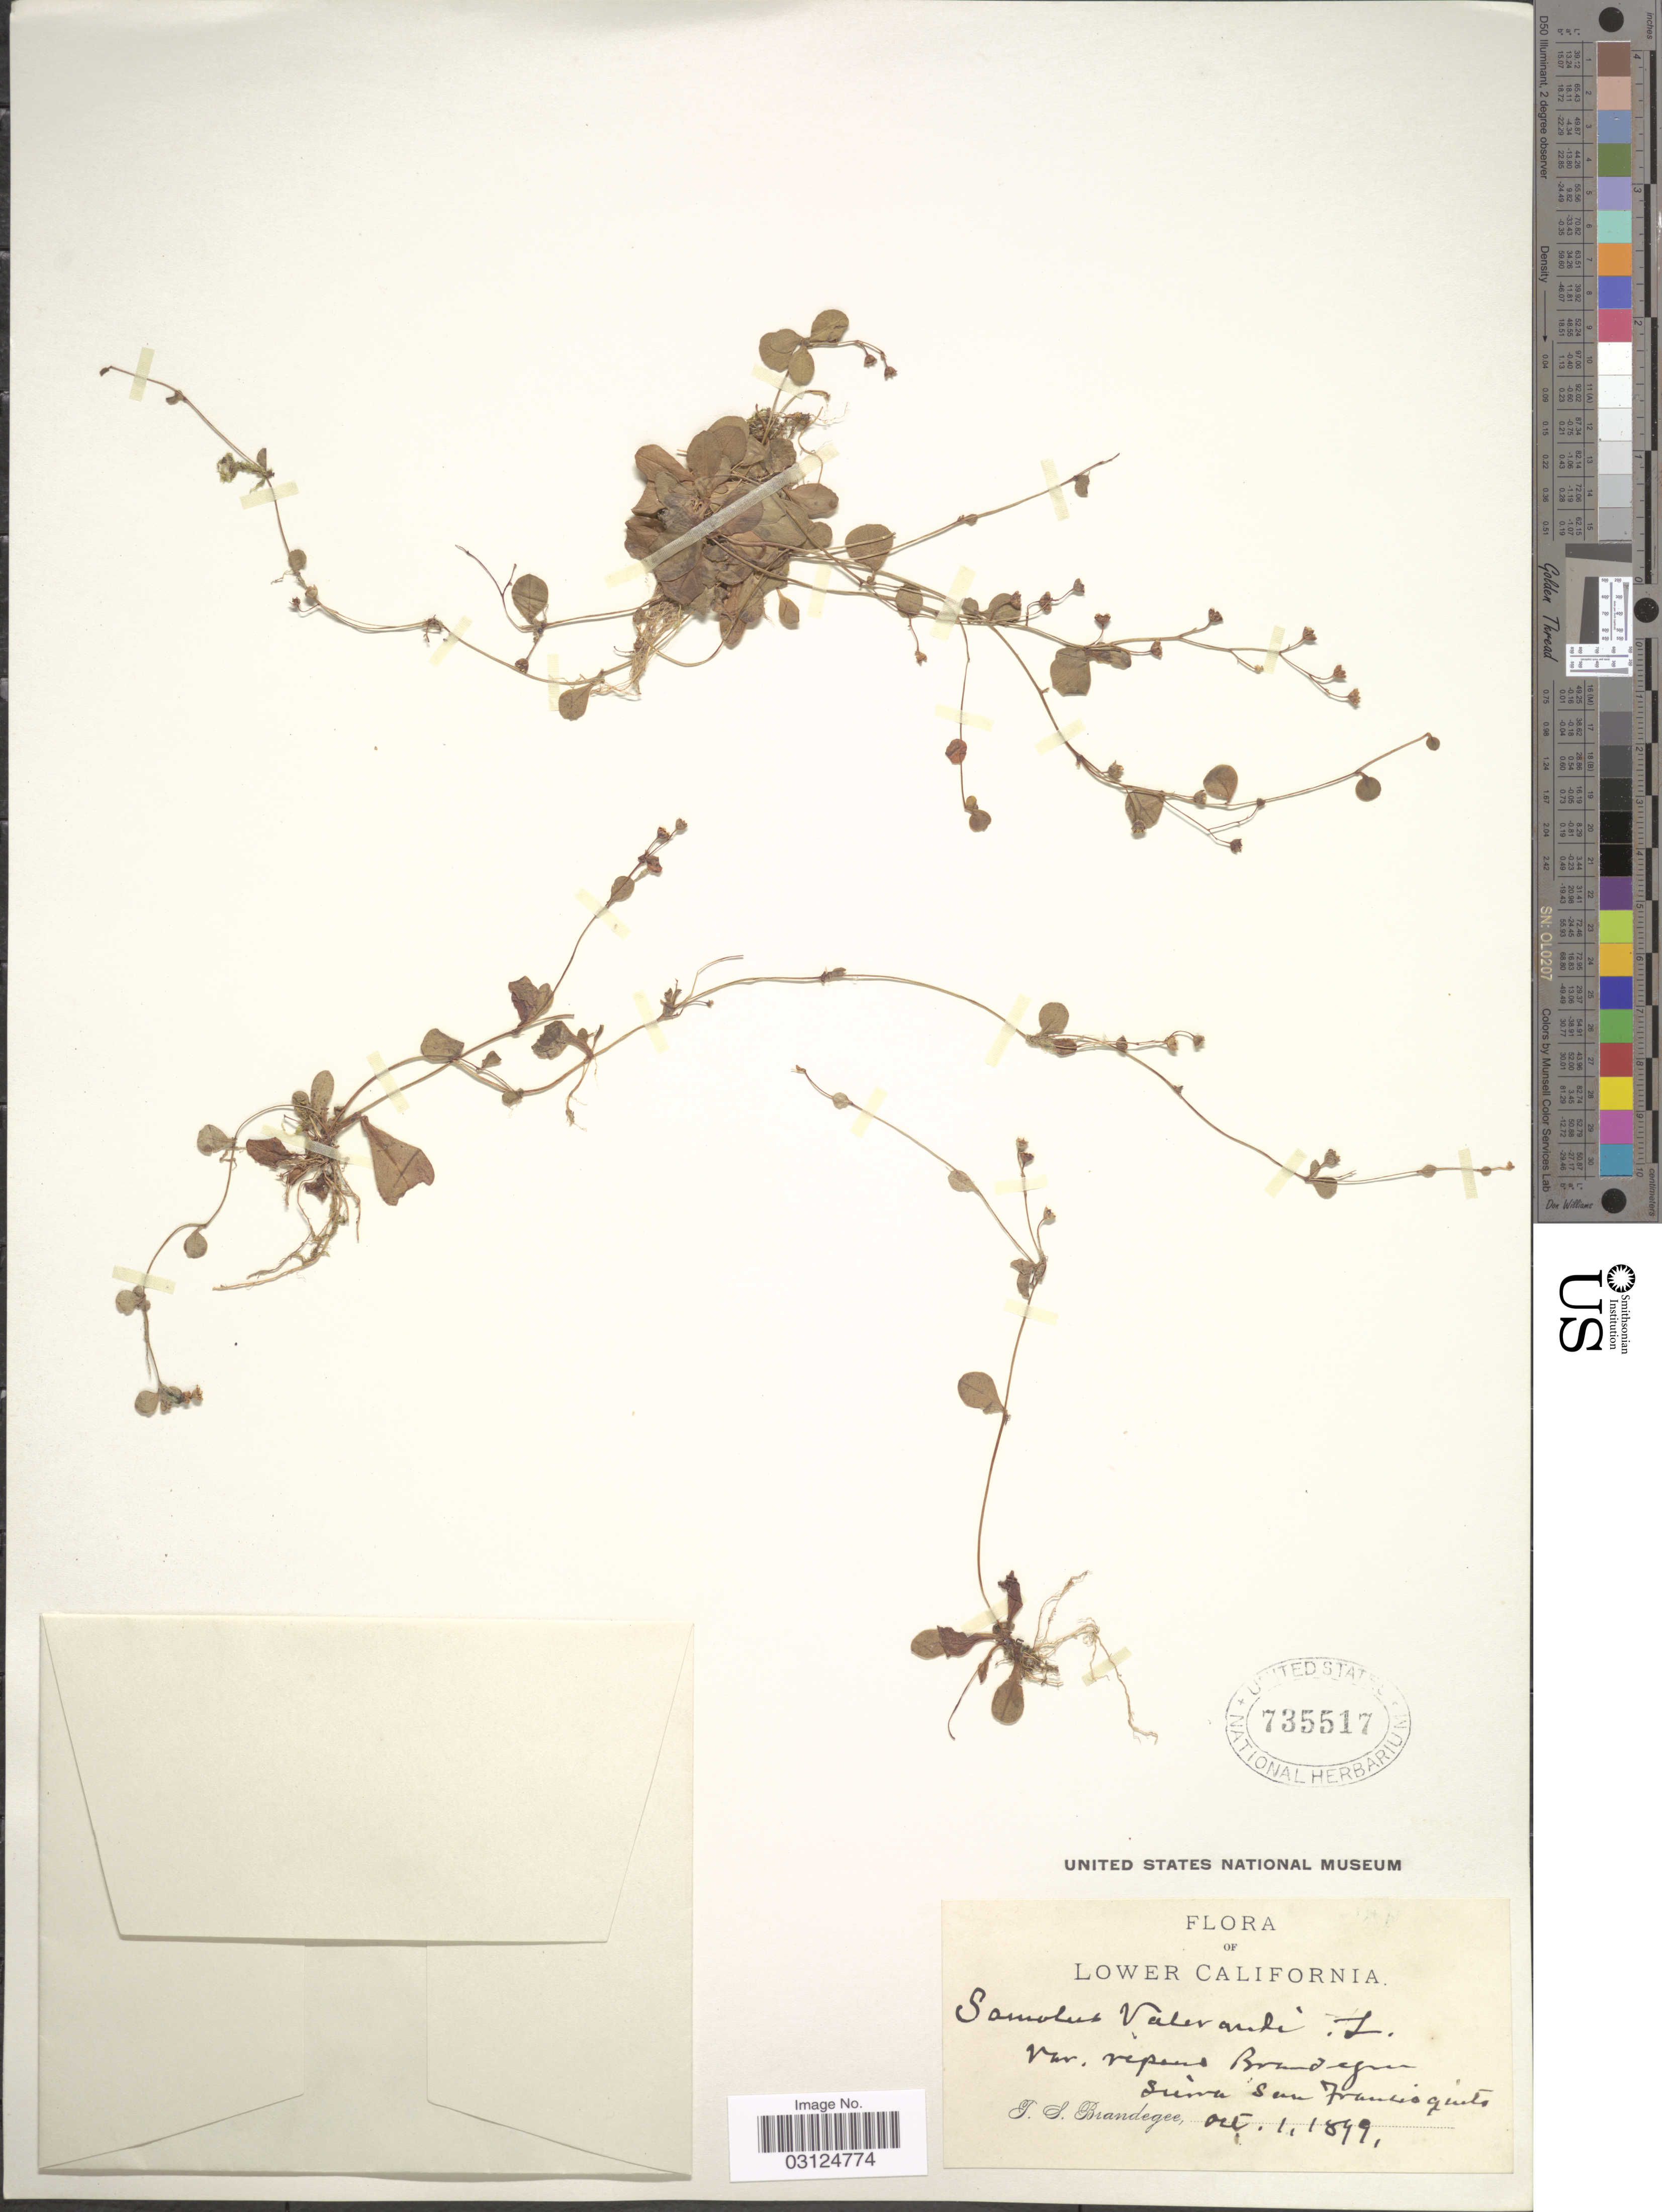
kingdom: Plantae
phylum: Tracheophyta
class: Magnoliopsida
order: Ericales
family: Primulaceae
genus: Samolus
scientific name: Samolus valerandi var. floribundus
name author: (Kunth) R. Knuth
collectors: J. S. Brandegee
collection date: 1899-10-01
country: Mexico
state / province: Baja California Norte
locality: Lower California. Sierra San Francisquito.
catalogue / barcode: US 735517